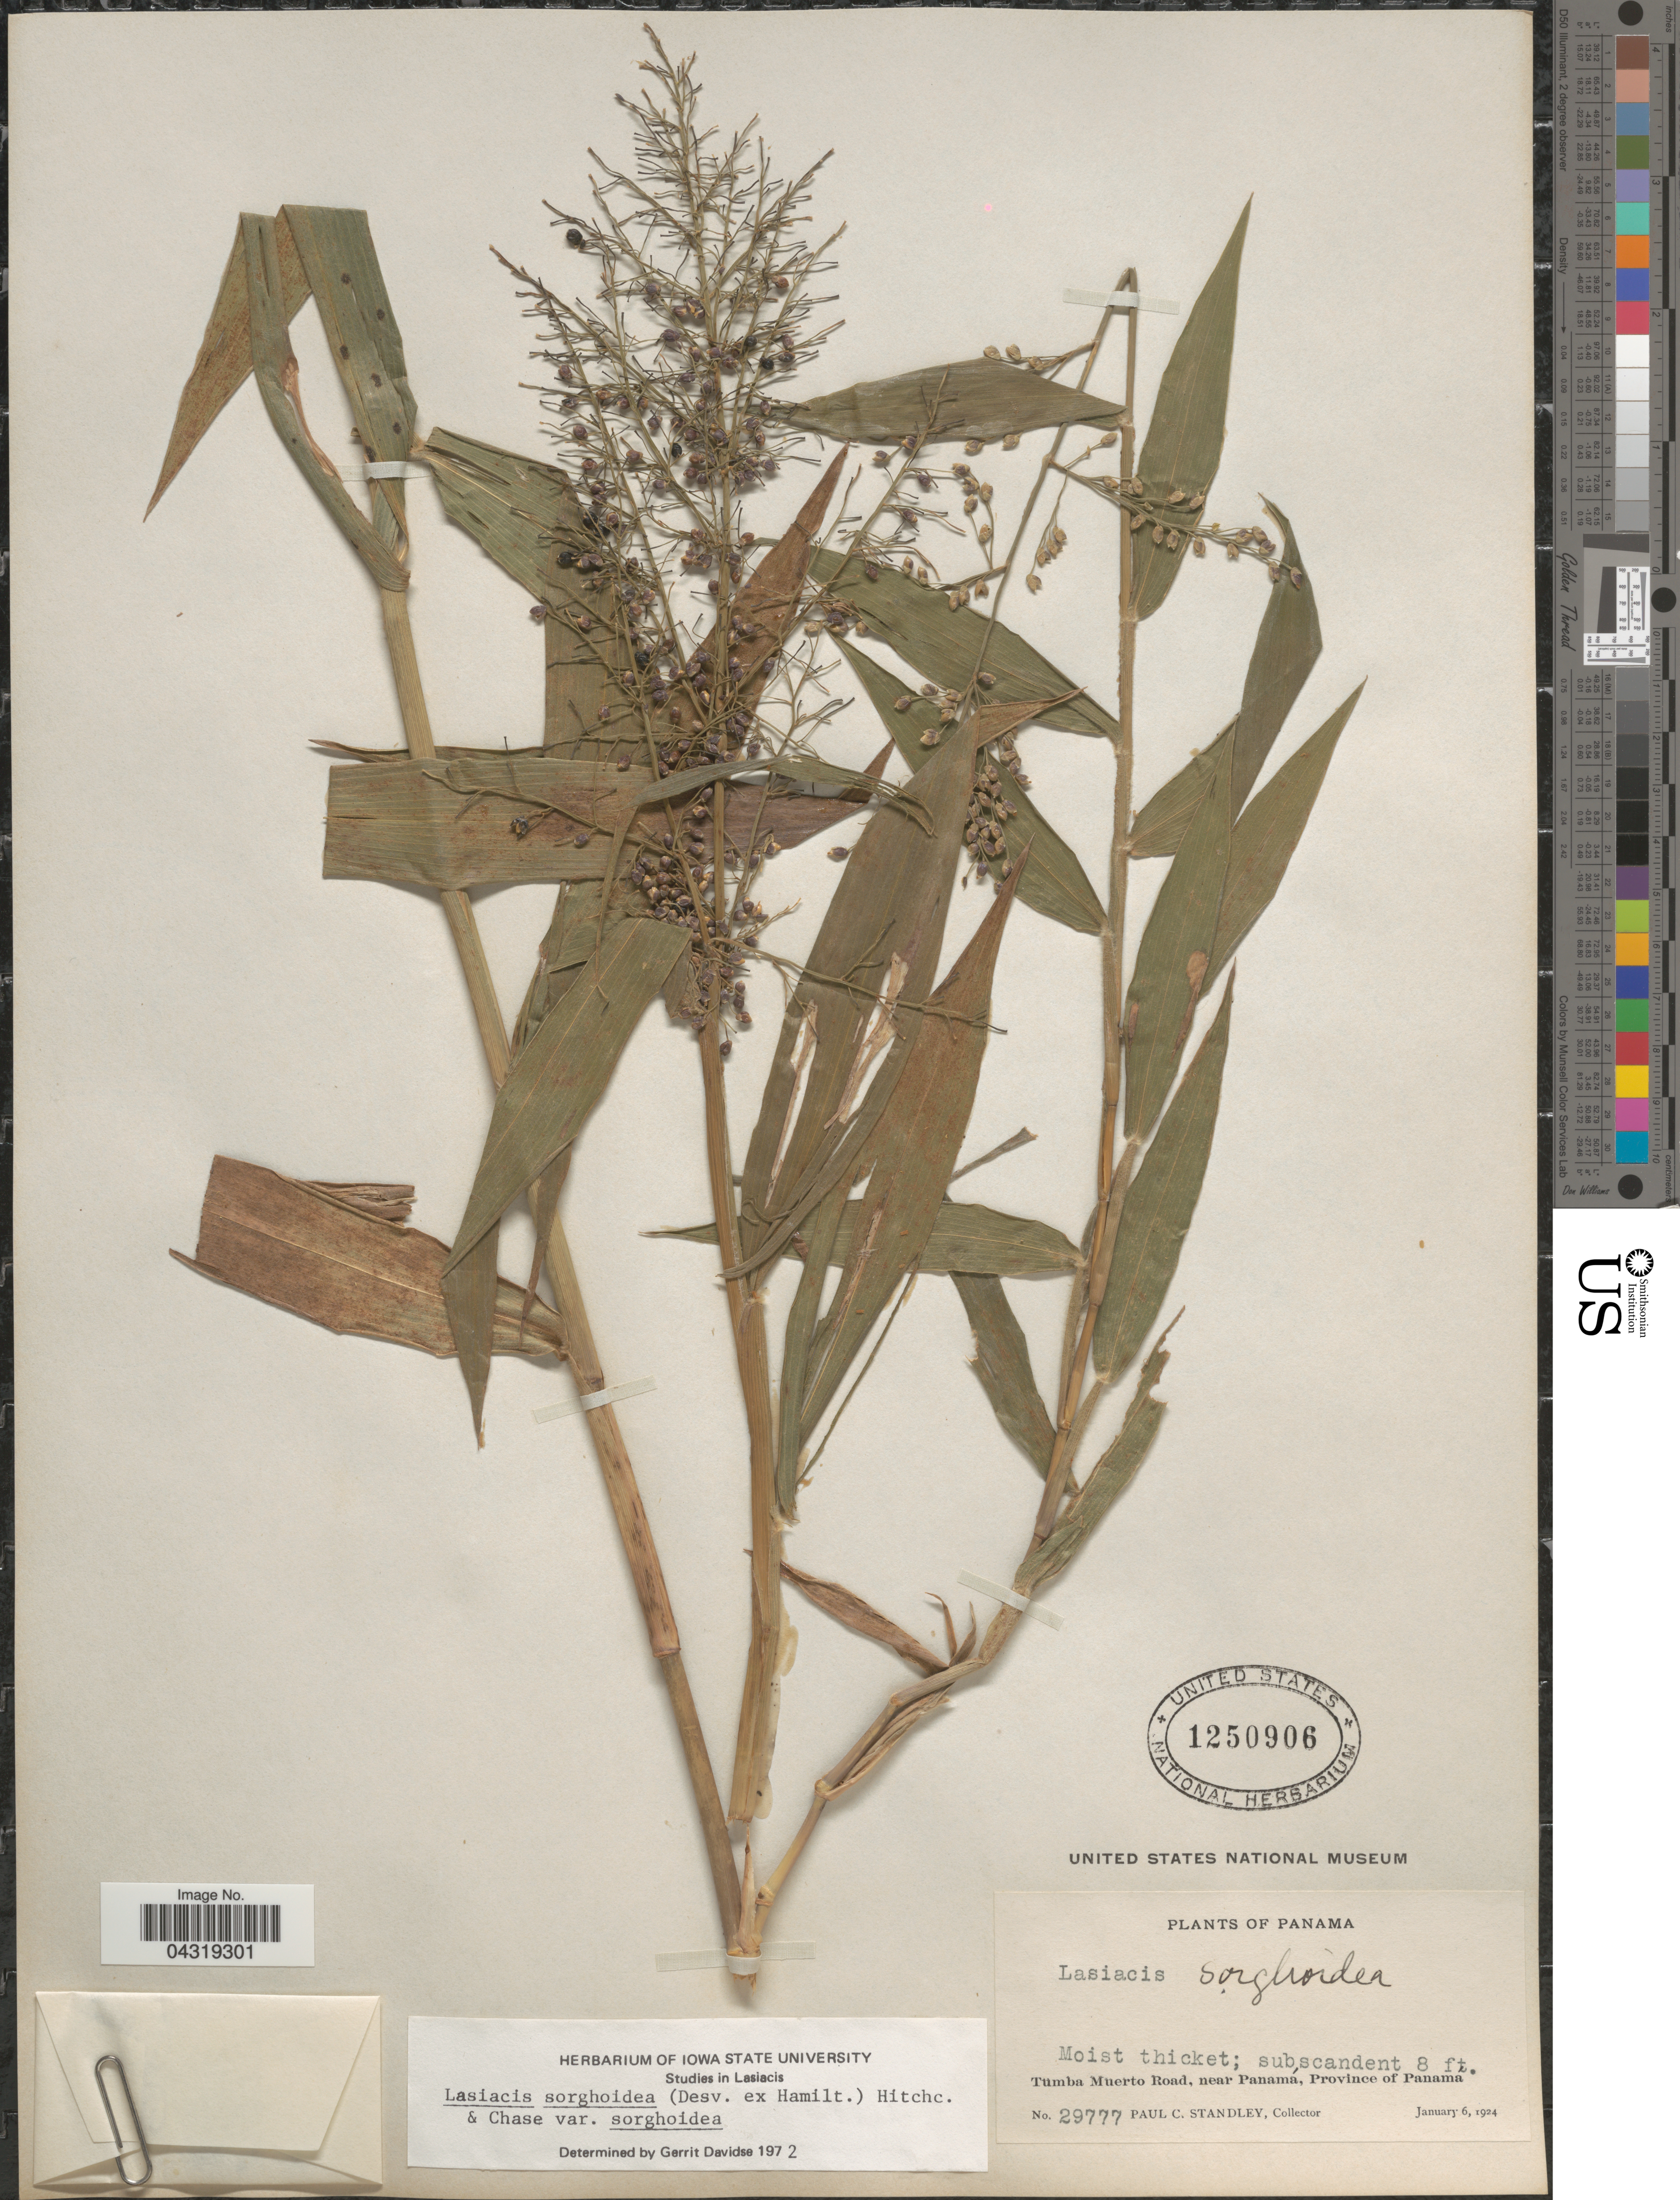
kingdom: Plantae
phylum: Tracheophyta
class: Liliopsida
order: Poales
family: Poaceae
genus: Lasiacis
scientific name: Lasiacis sorghoidea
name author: (Desv. ex Ham.) Hitchc. & Chase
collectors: P. C. Standley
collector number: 29777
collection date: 1924-01-06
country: Panama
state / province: Panamá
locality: Tumba Muerto Road, near Panamá, Province of Panamá.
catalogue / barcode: US 1250906